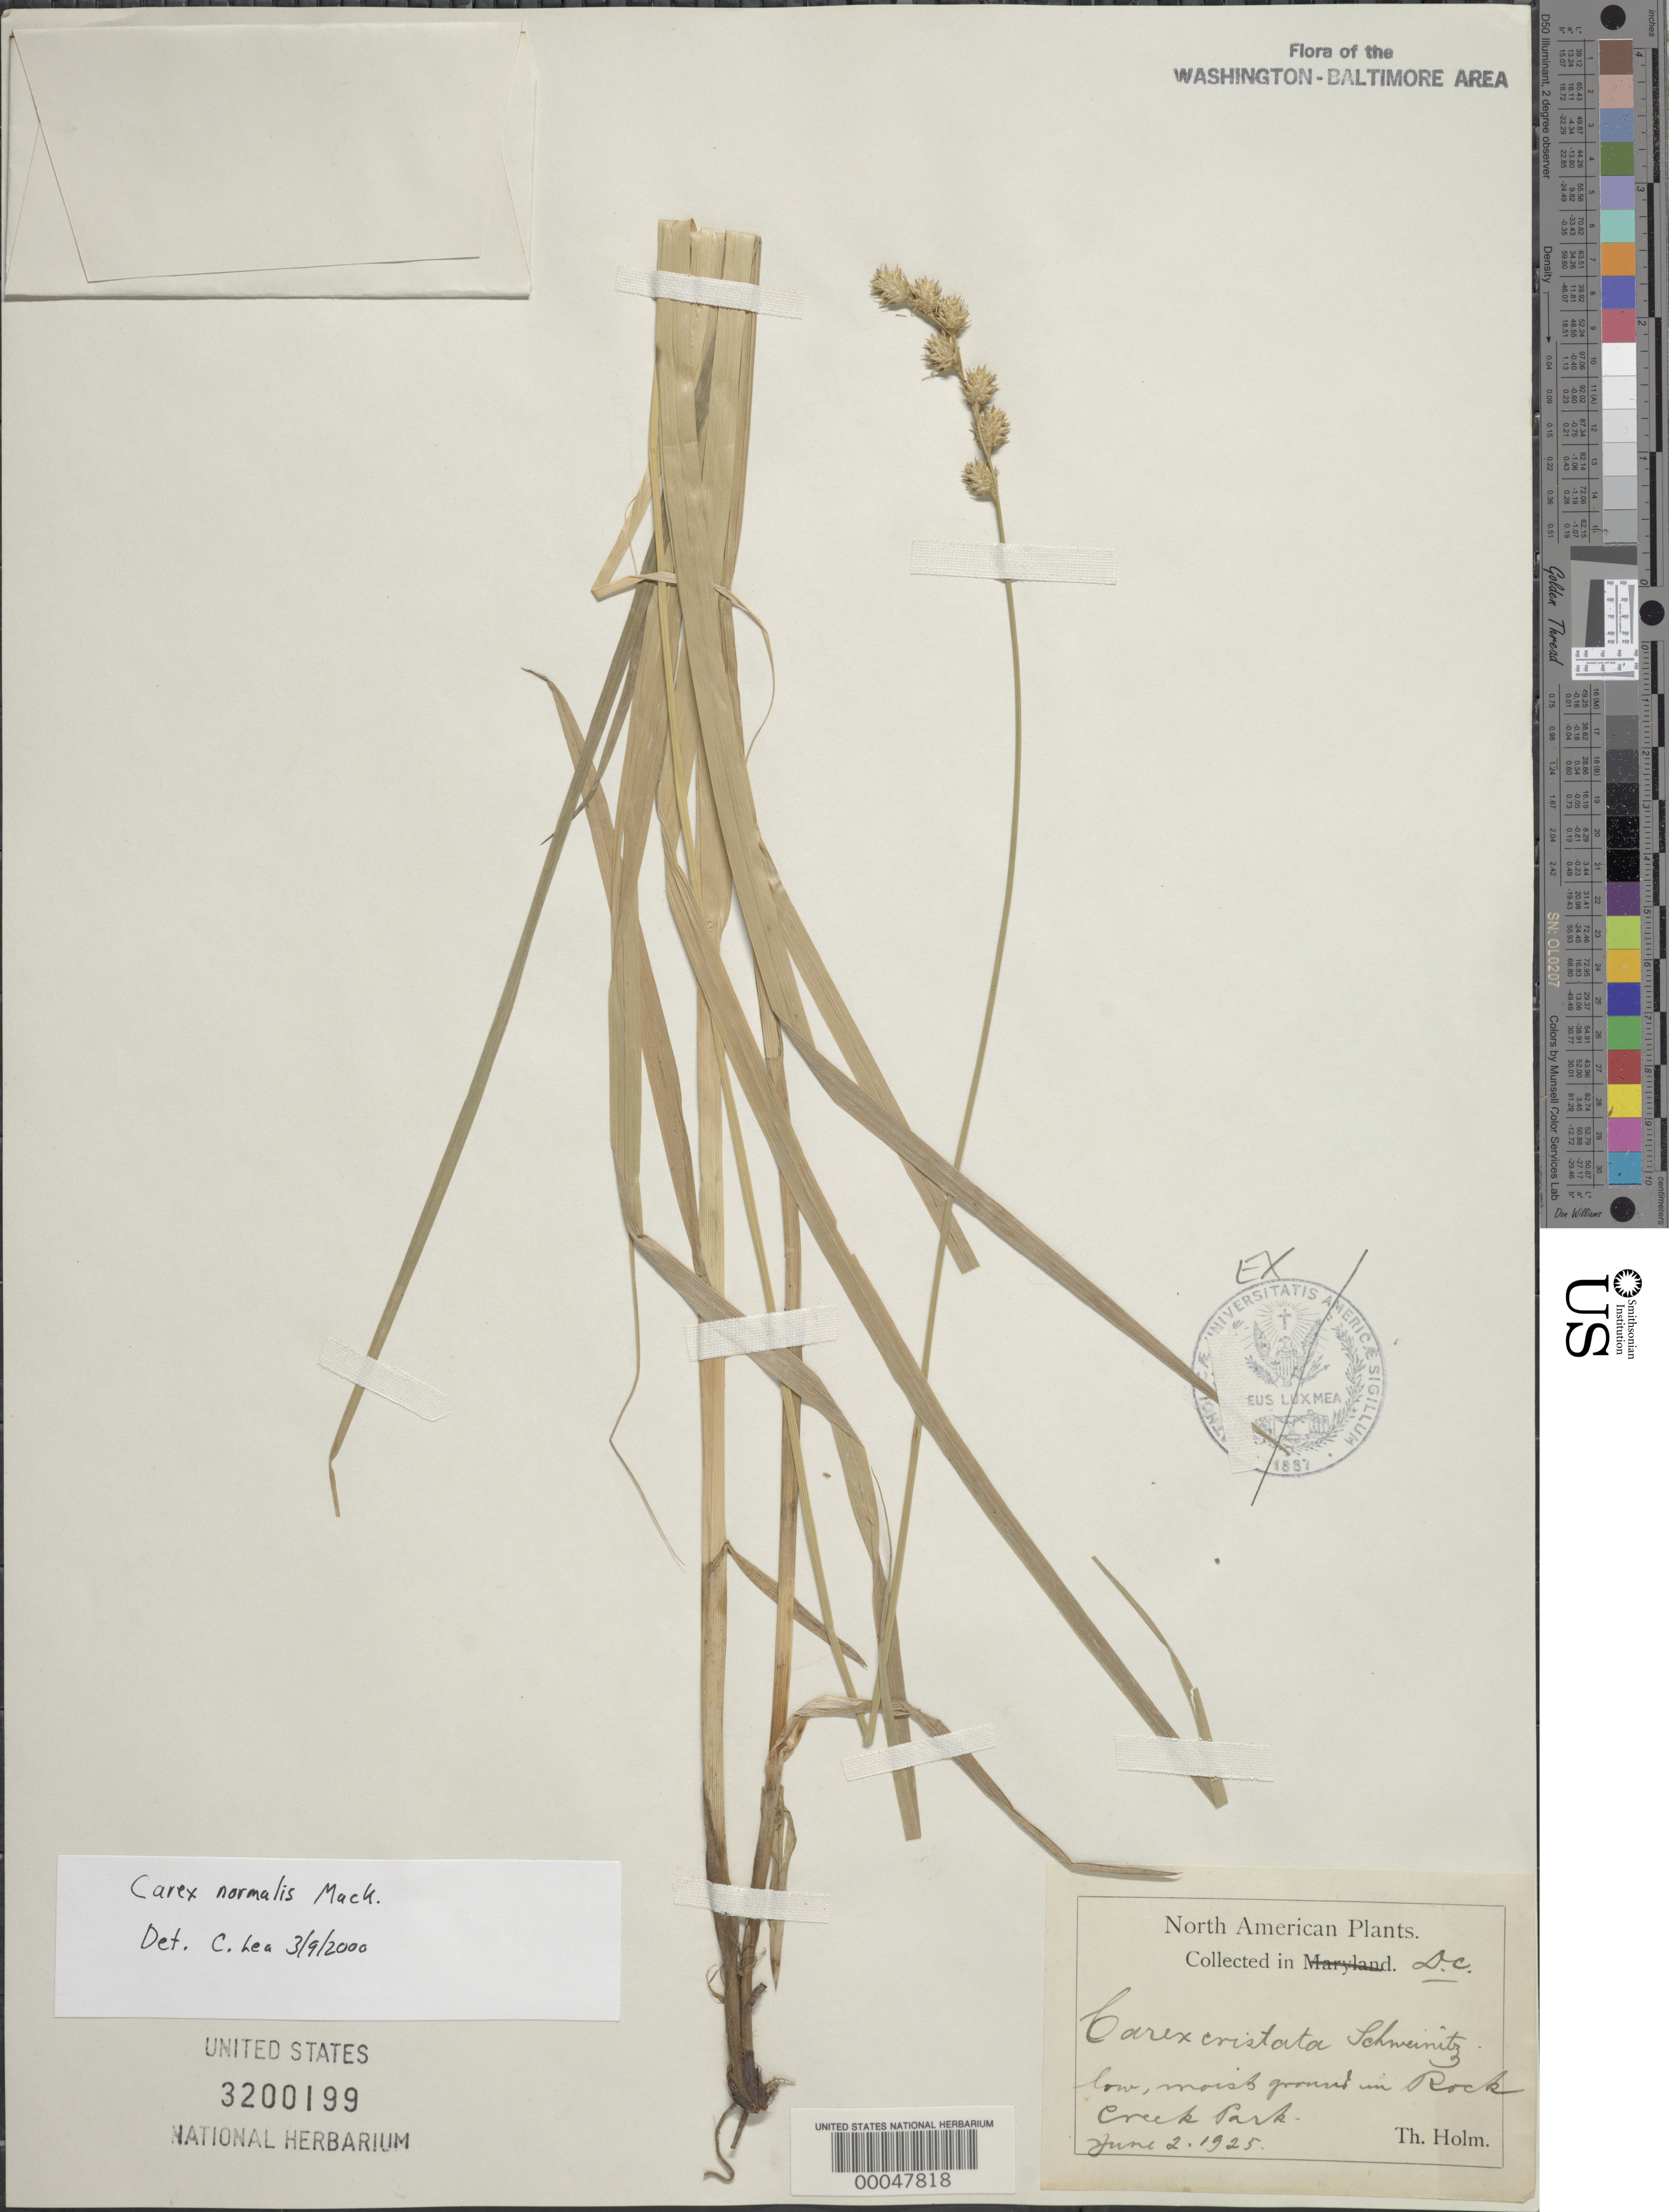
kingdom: Plantae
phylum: Tracheophyta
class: Liliopsida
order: Poales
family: Cyperaceae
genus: Carex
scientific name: Carex normalis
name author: Mack.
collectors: T. Holm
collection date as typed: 02 Jun 1925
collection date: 1925-06-02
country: United States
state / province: District of Columbia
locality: In Rock Creek Park Rock Creek Park & vicinity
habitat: Low moist ground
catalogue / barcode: US 3200199